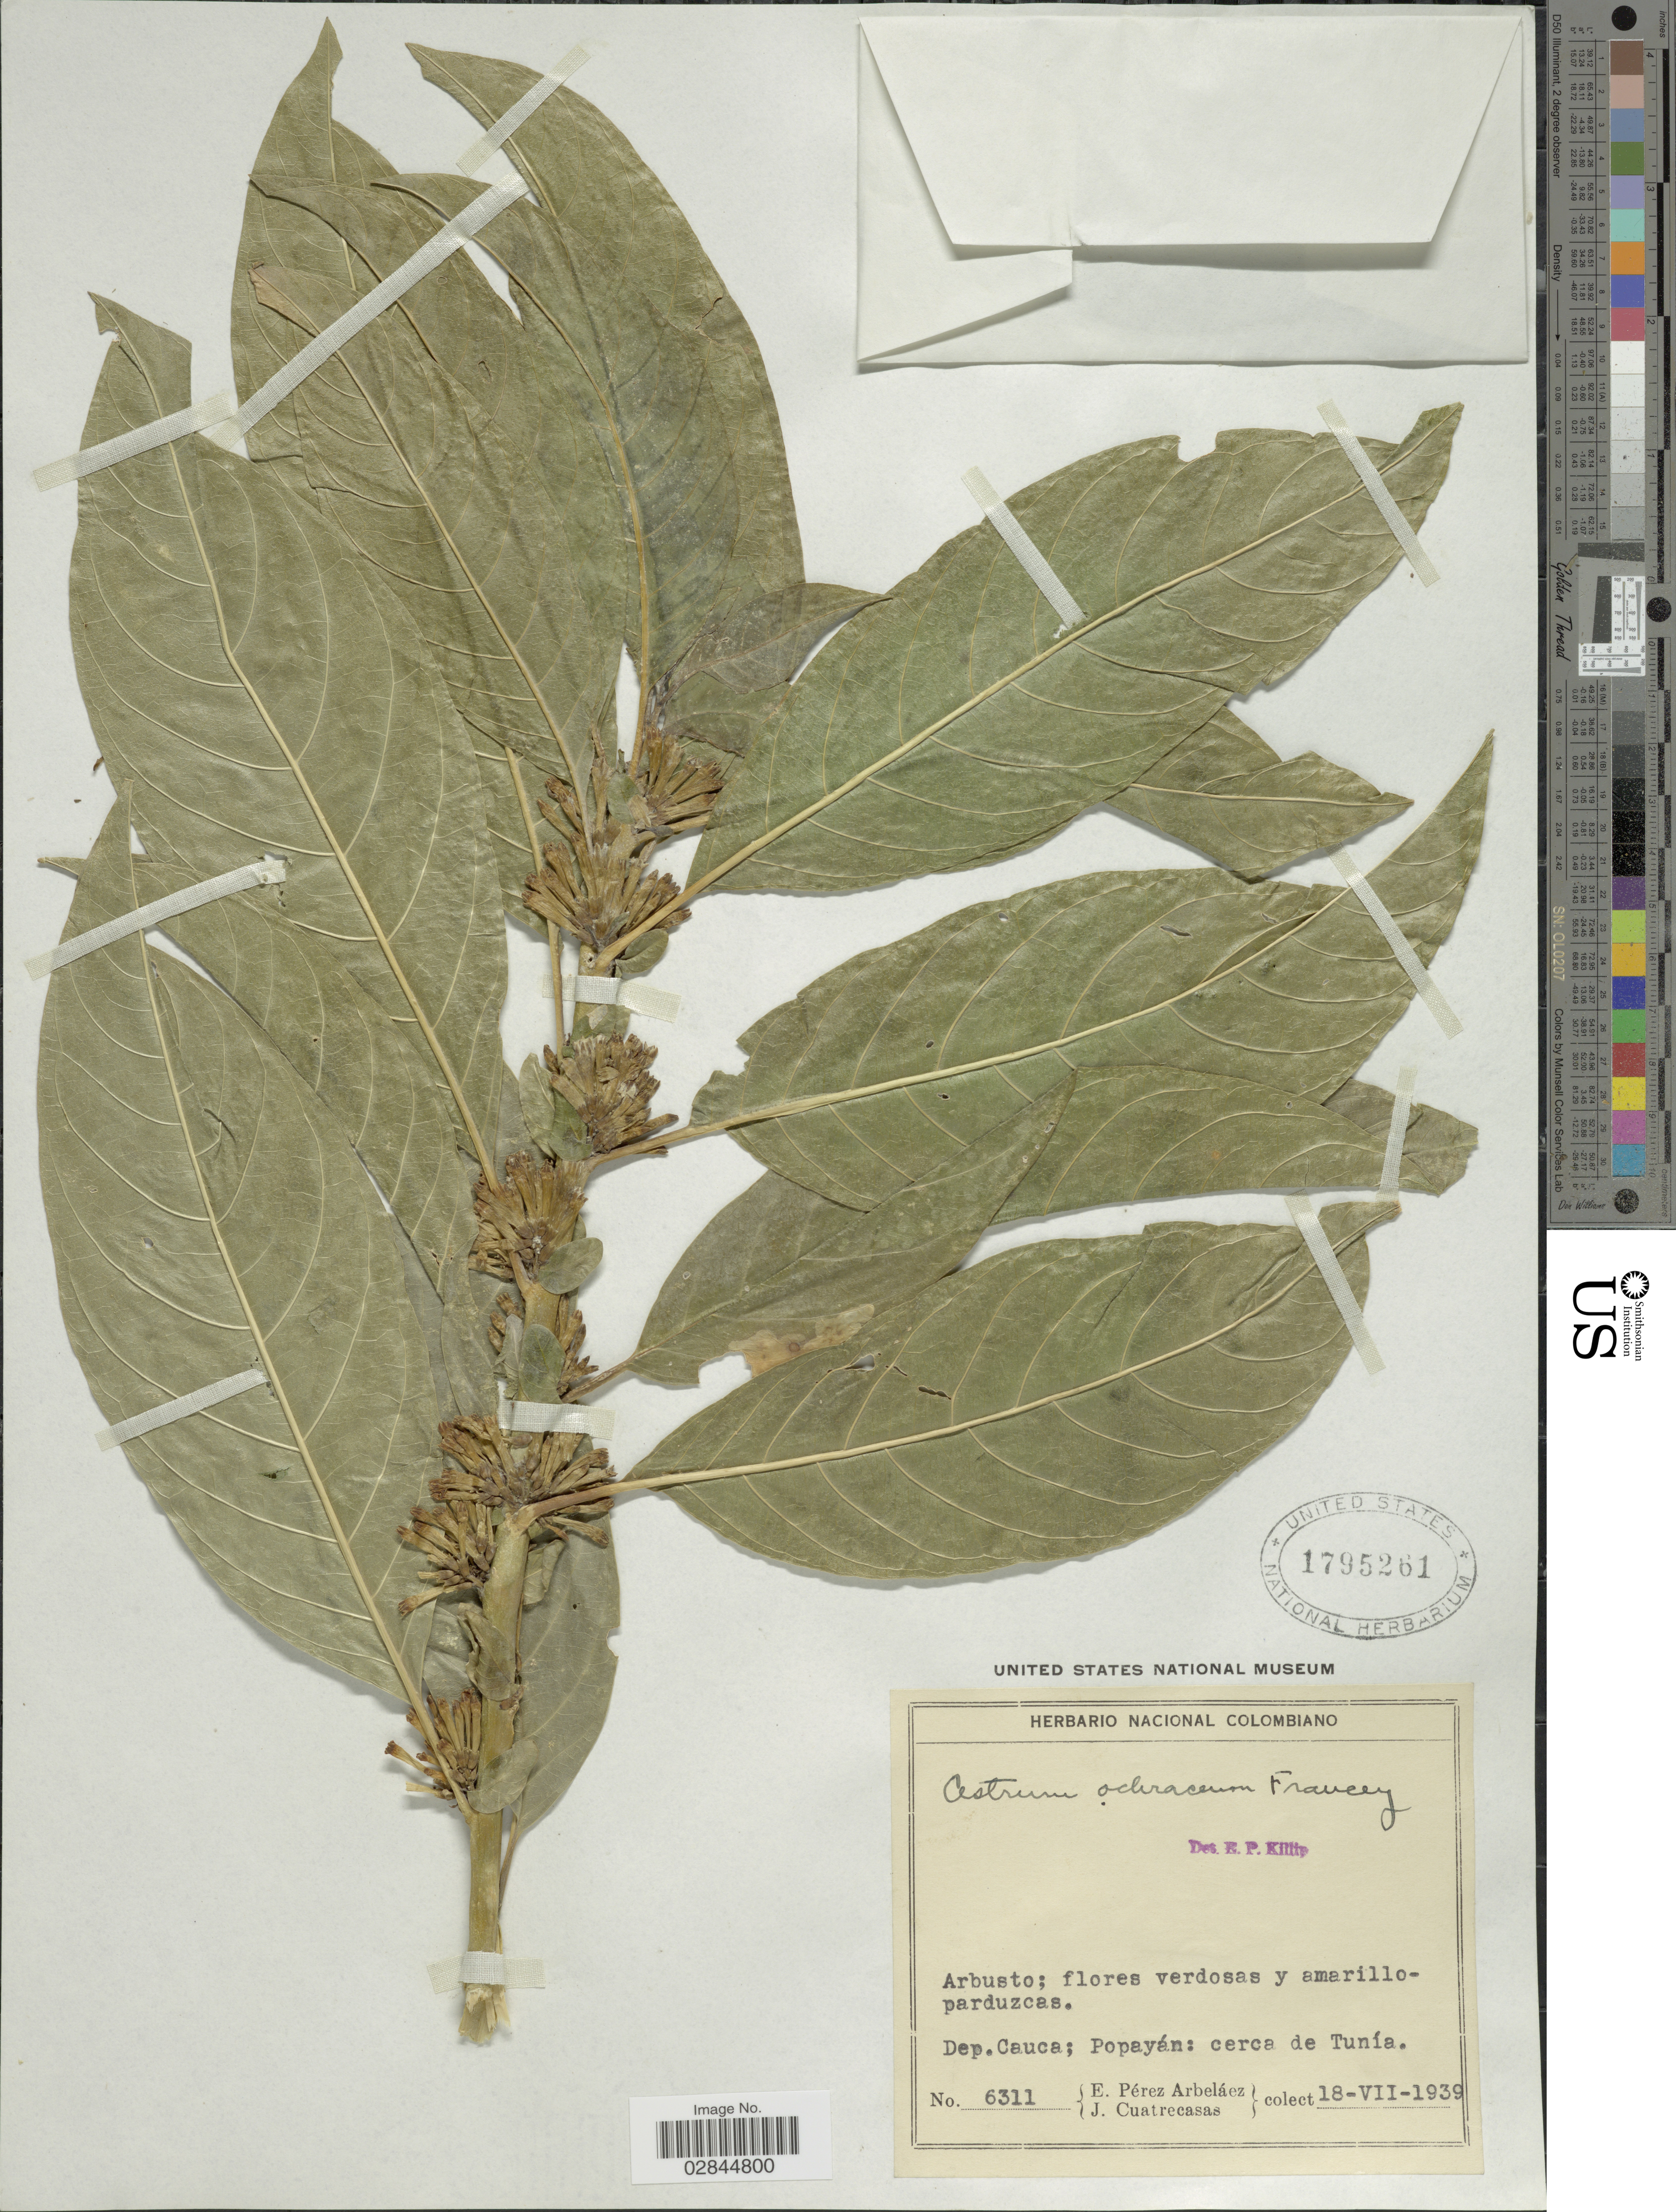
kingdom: Plantae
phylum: Tracheophyta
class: Magnoliopsida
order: Solanales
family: Solanaceae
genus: Cestrum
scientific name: Cestrum ochraceum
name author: Francey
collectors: E. Pérez Arbeláez & J. Cuatrecasas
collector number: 6311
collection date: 1939-07-18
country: Colombia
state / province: Cauca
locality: Dep. Cauca: Popáyan: cerca de Tunía.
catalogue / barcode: US 1795261